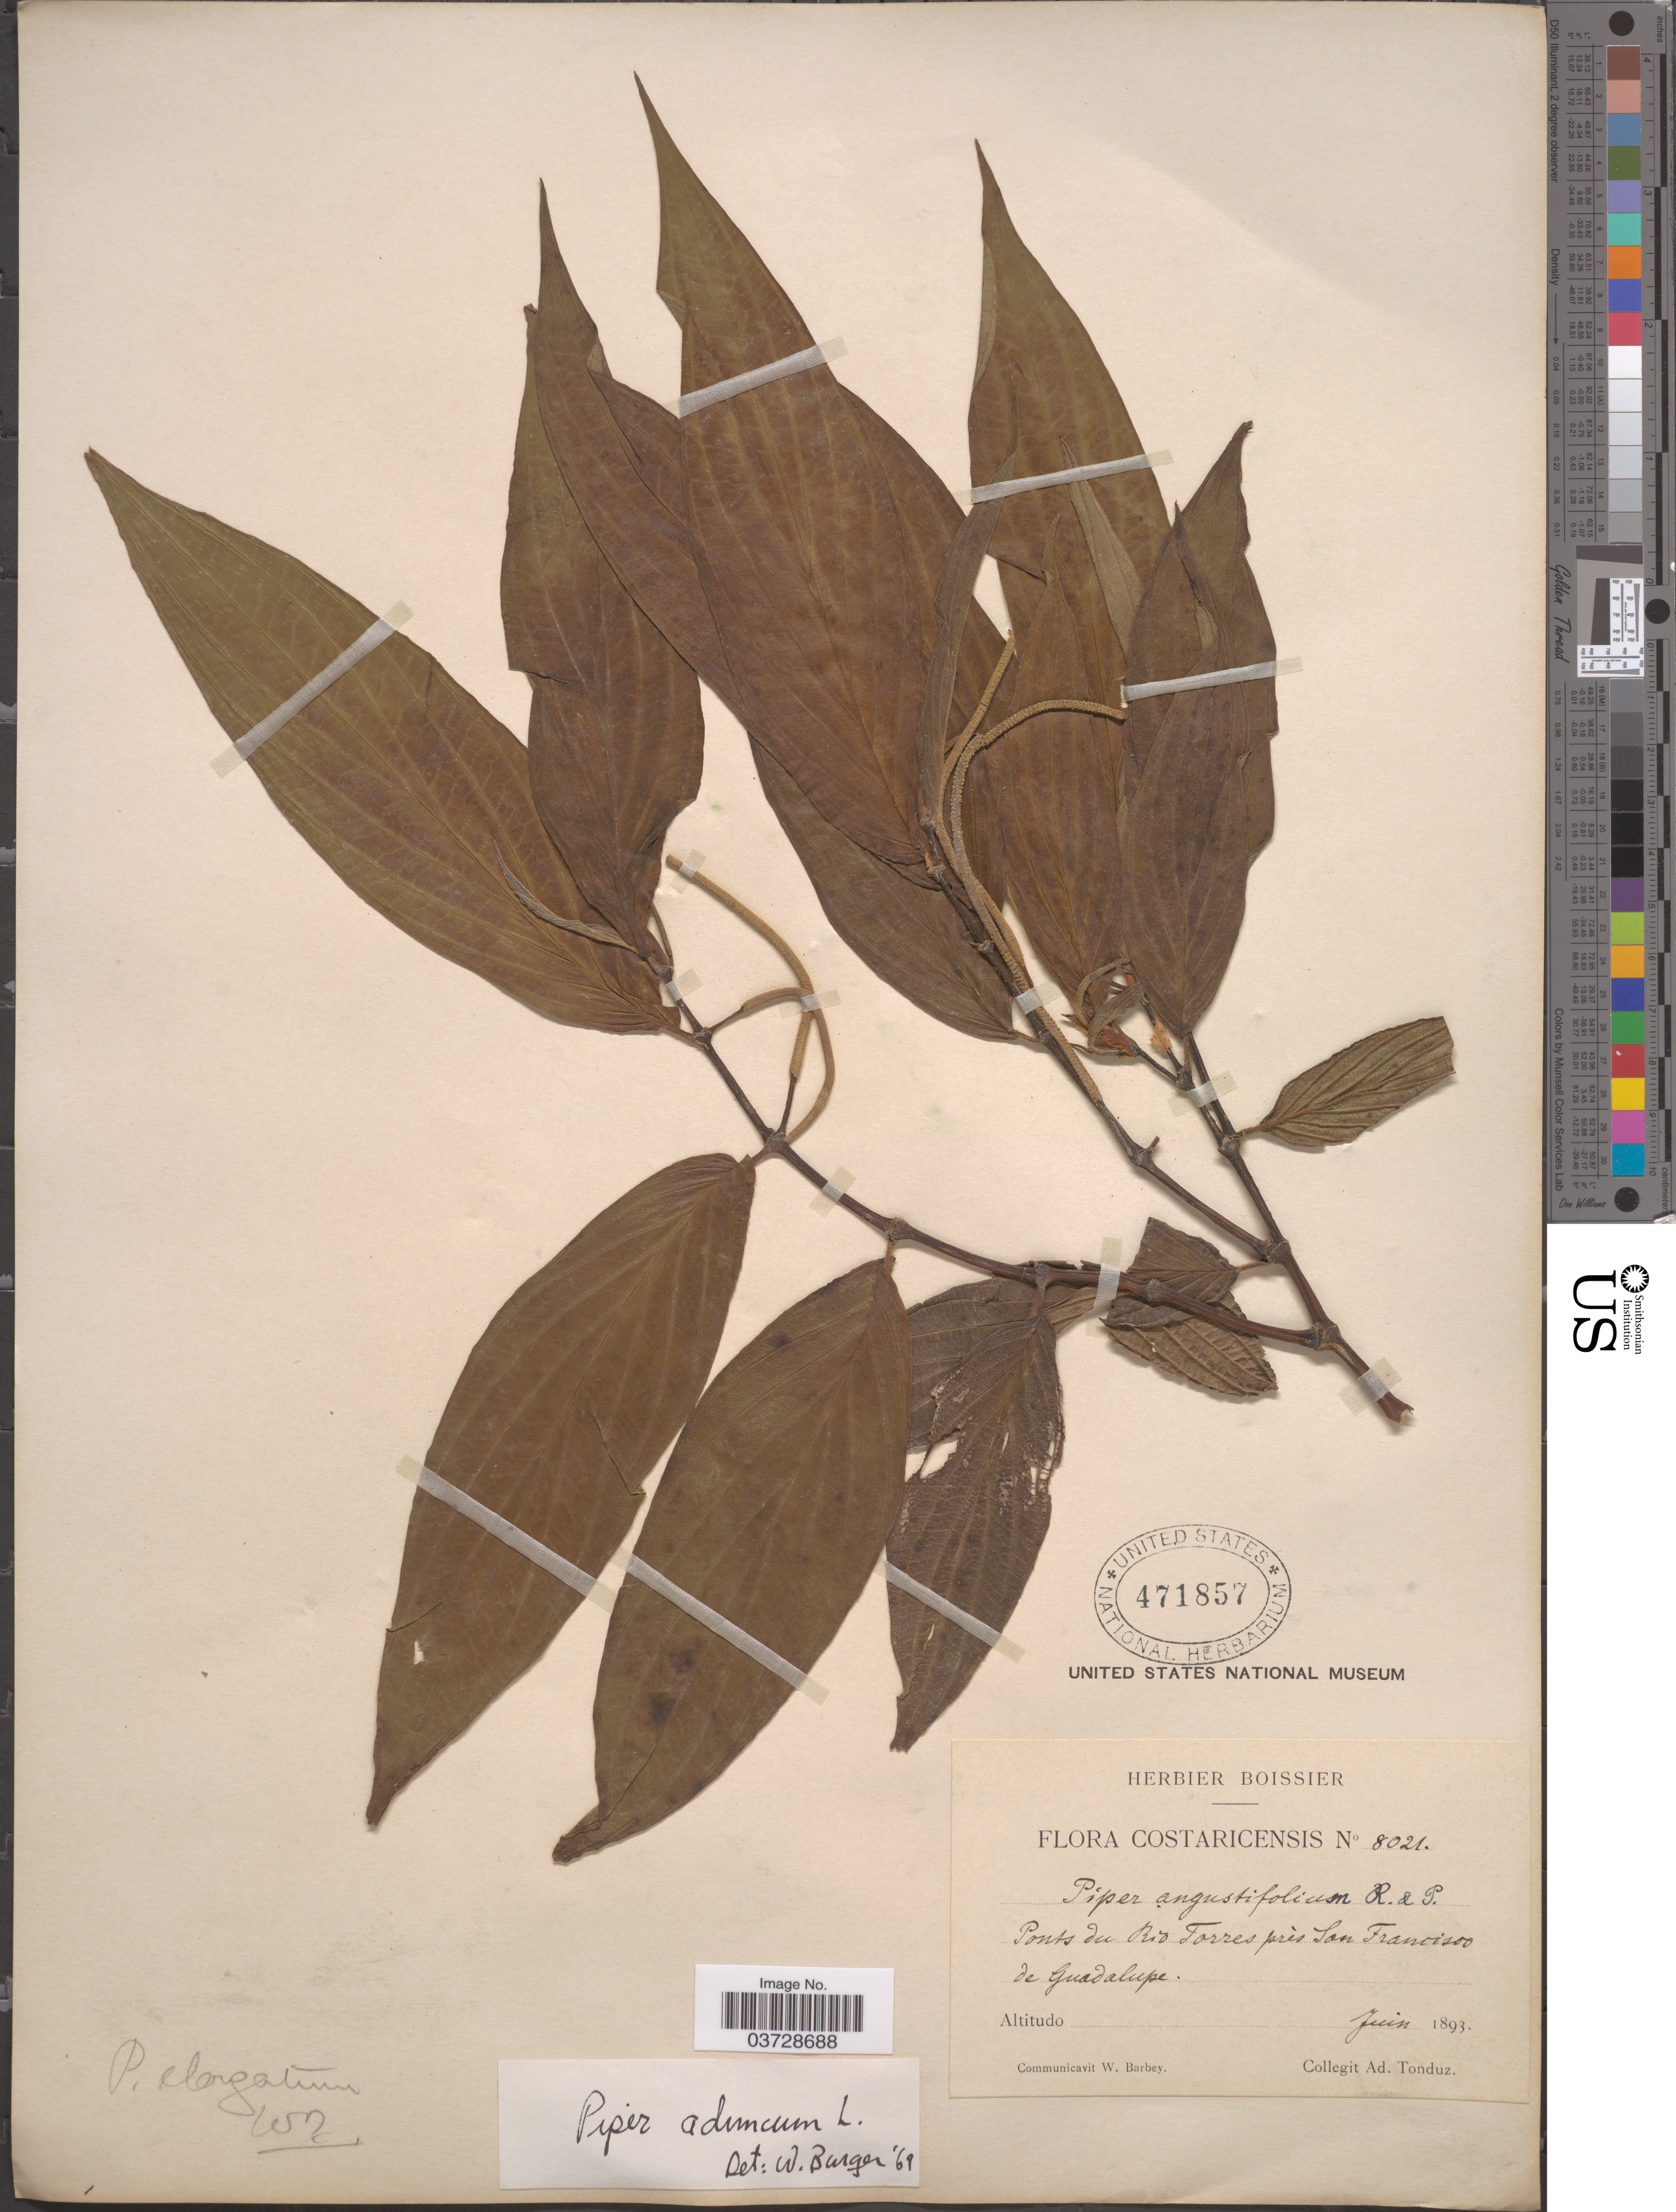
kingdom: Plantae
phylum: Tracheophyta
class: Magnoliopsida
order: Piperales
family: Piperaceae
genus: Piper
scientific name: Piper aduncum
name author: L.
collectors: A. Tonduz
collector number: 8021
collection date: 1893-06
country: Costa Rica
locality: Ponts du Rio Torres près San Francisco de Guadalupe.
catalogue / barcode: US 471857